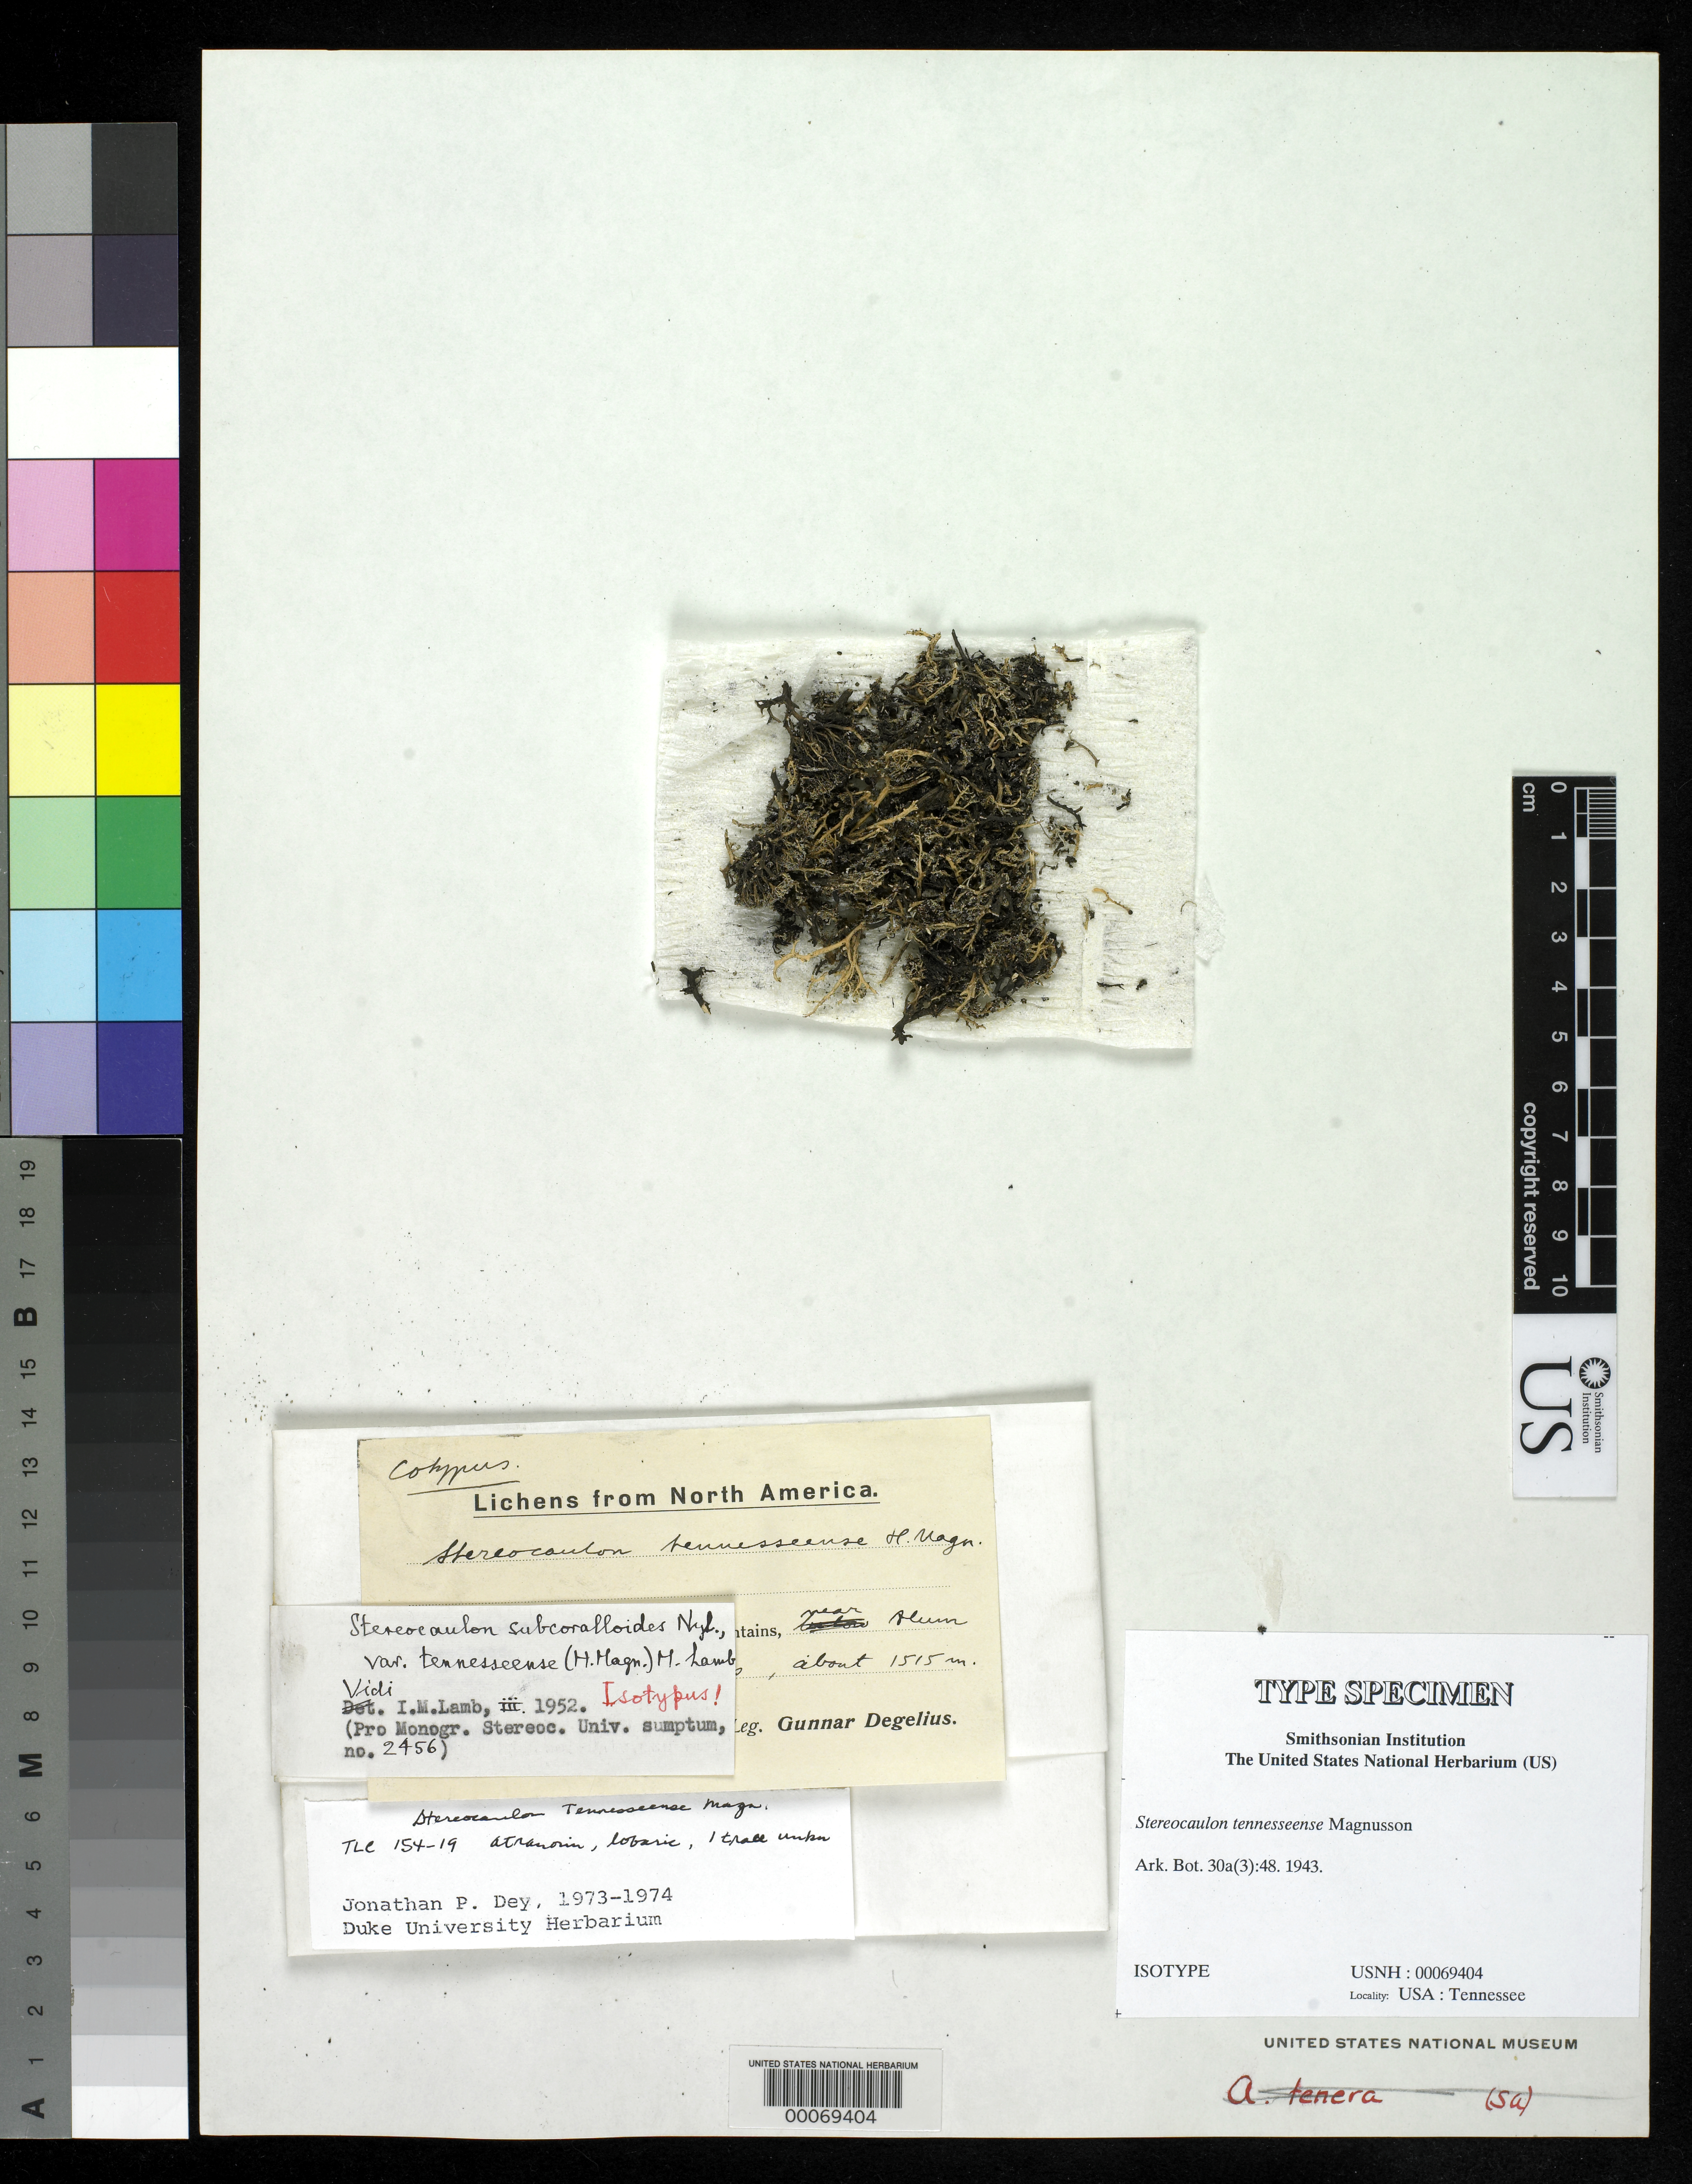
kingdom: Fungi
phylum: Ascomycota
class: Lecanoromycetes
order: Lecanorales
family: Stereocaulaceae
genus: Stereocaulon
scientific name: Stereocaulon tennesseense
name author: H. Magn.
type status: Isotype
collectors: G. B. F. Degelius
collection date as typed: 13 Sep 1939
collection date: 1939-09-13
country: United States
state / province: Tennessee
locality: Near Alum Cave, Great Smokey Mts.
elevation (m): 1515